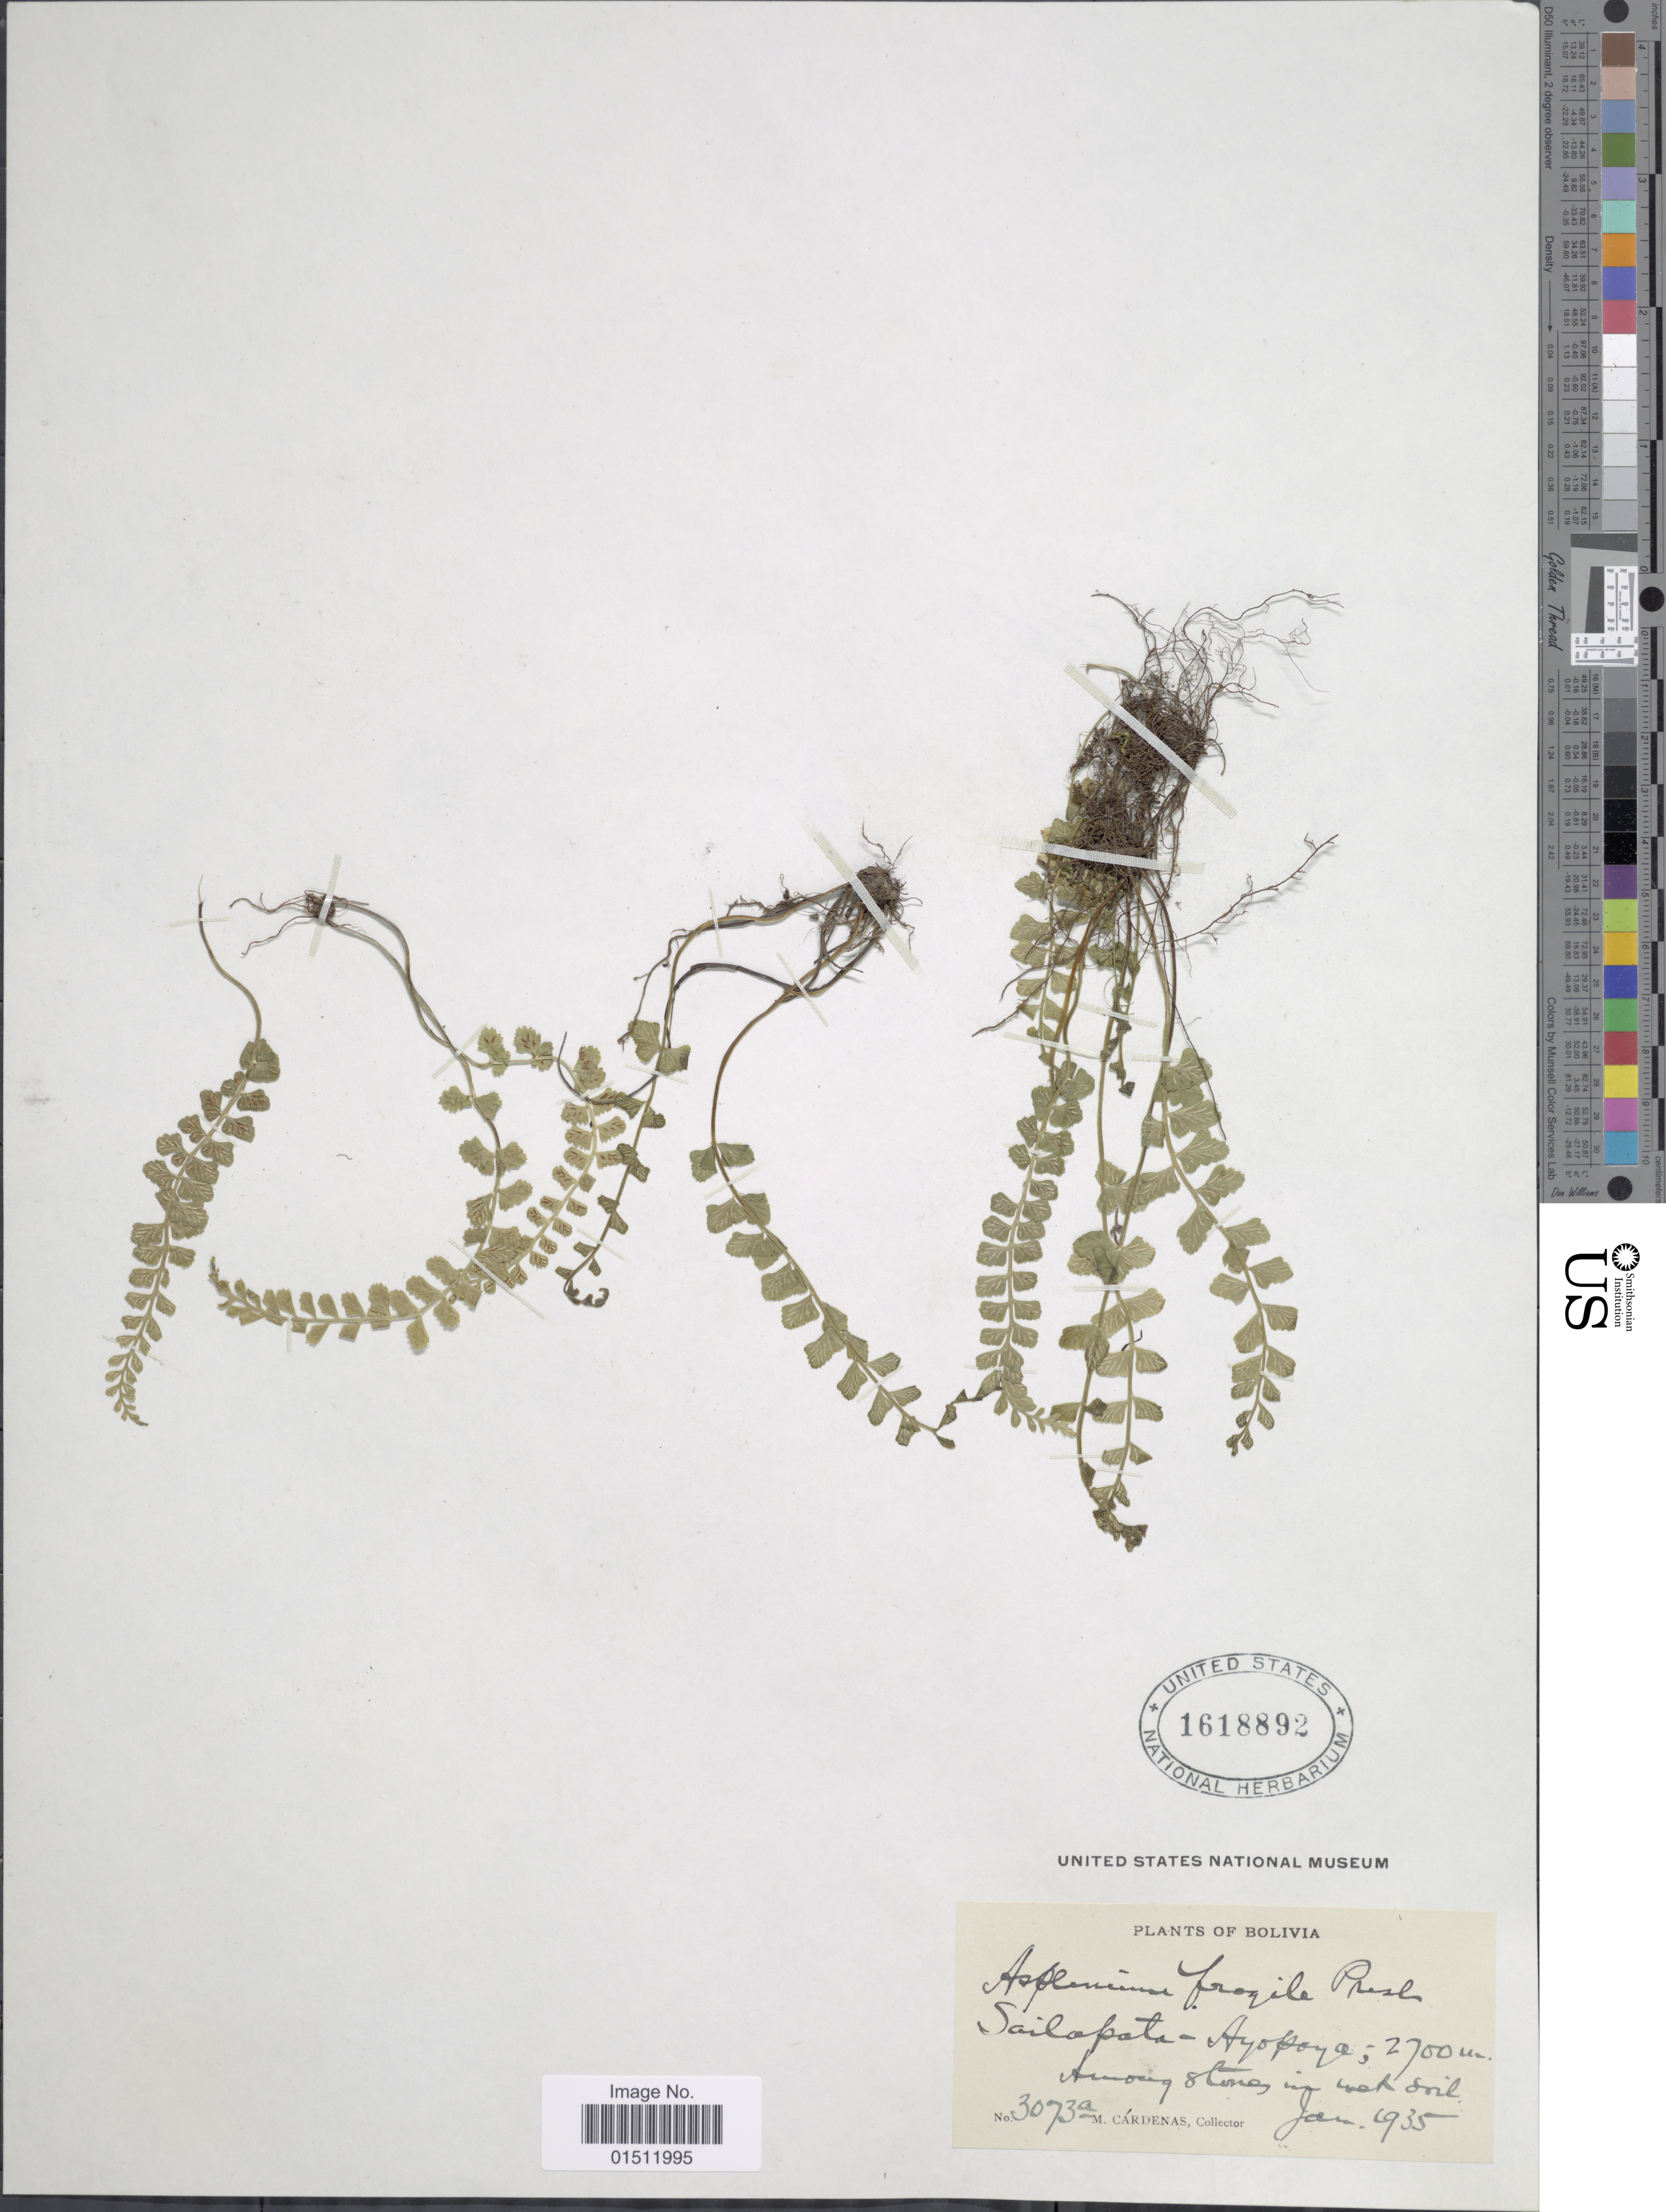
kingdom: Plantae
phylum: Tracheophyta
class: Polypodiopsida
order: Polypodiales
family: Aspleniaceae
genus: Asplenium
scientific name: Asplenium peruvianum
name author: Desv.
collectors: M. Cárdenas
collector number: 3073a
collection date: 1935-01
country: Bolivia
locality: Sailapata-Ayopaya.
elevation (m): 2700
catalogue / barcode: US 1618892